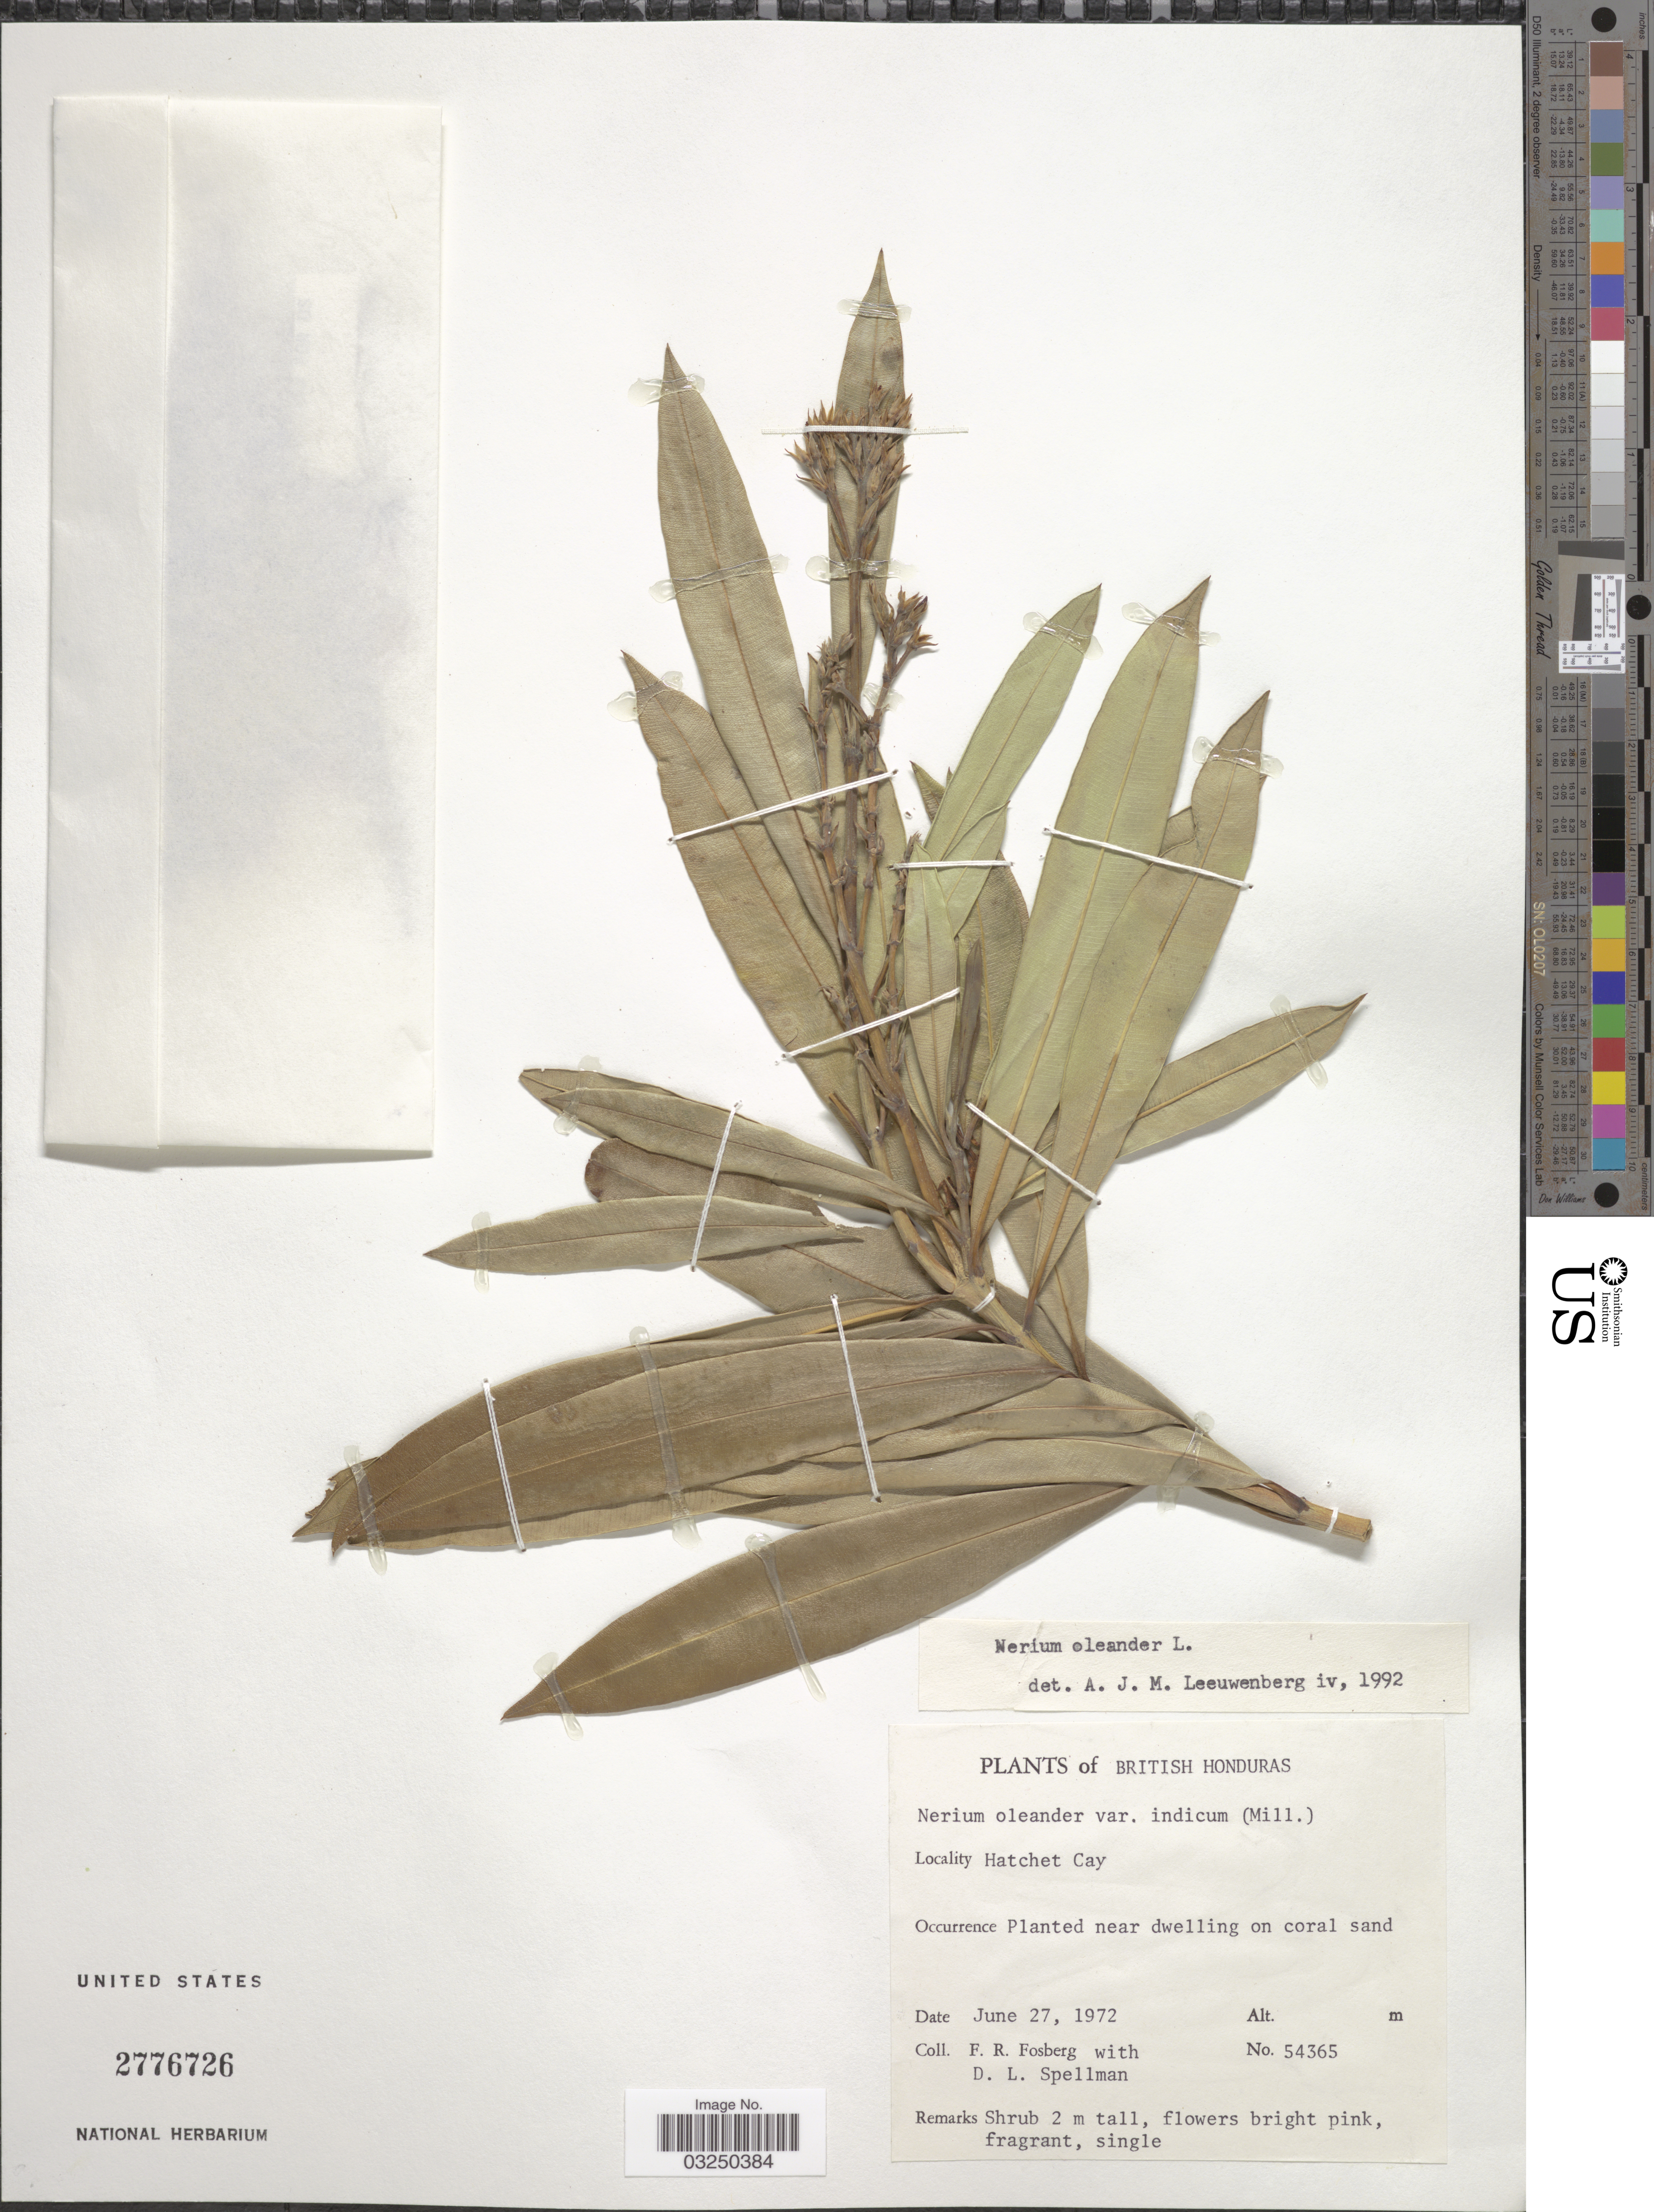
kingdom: Plantae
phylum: Tracheophyta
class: Magnoliopsida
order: Gentianales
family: Apocynaceae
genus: Nerium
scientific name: Nerium oleander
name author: L.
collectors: F. R. Fosberg & D. L. Spellman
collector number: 54365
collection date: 1972-06-27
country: Belize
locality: British Honduras, Hatchet Cay.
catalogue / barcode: US 2776726